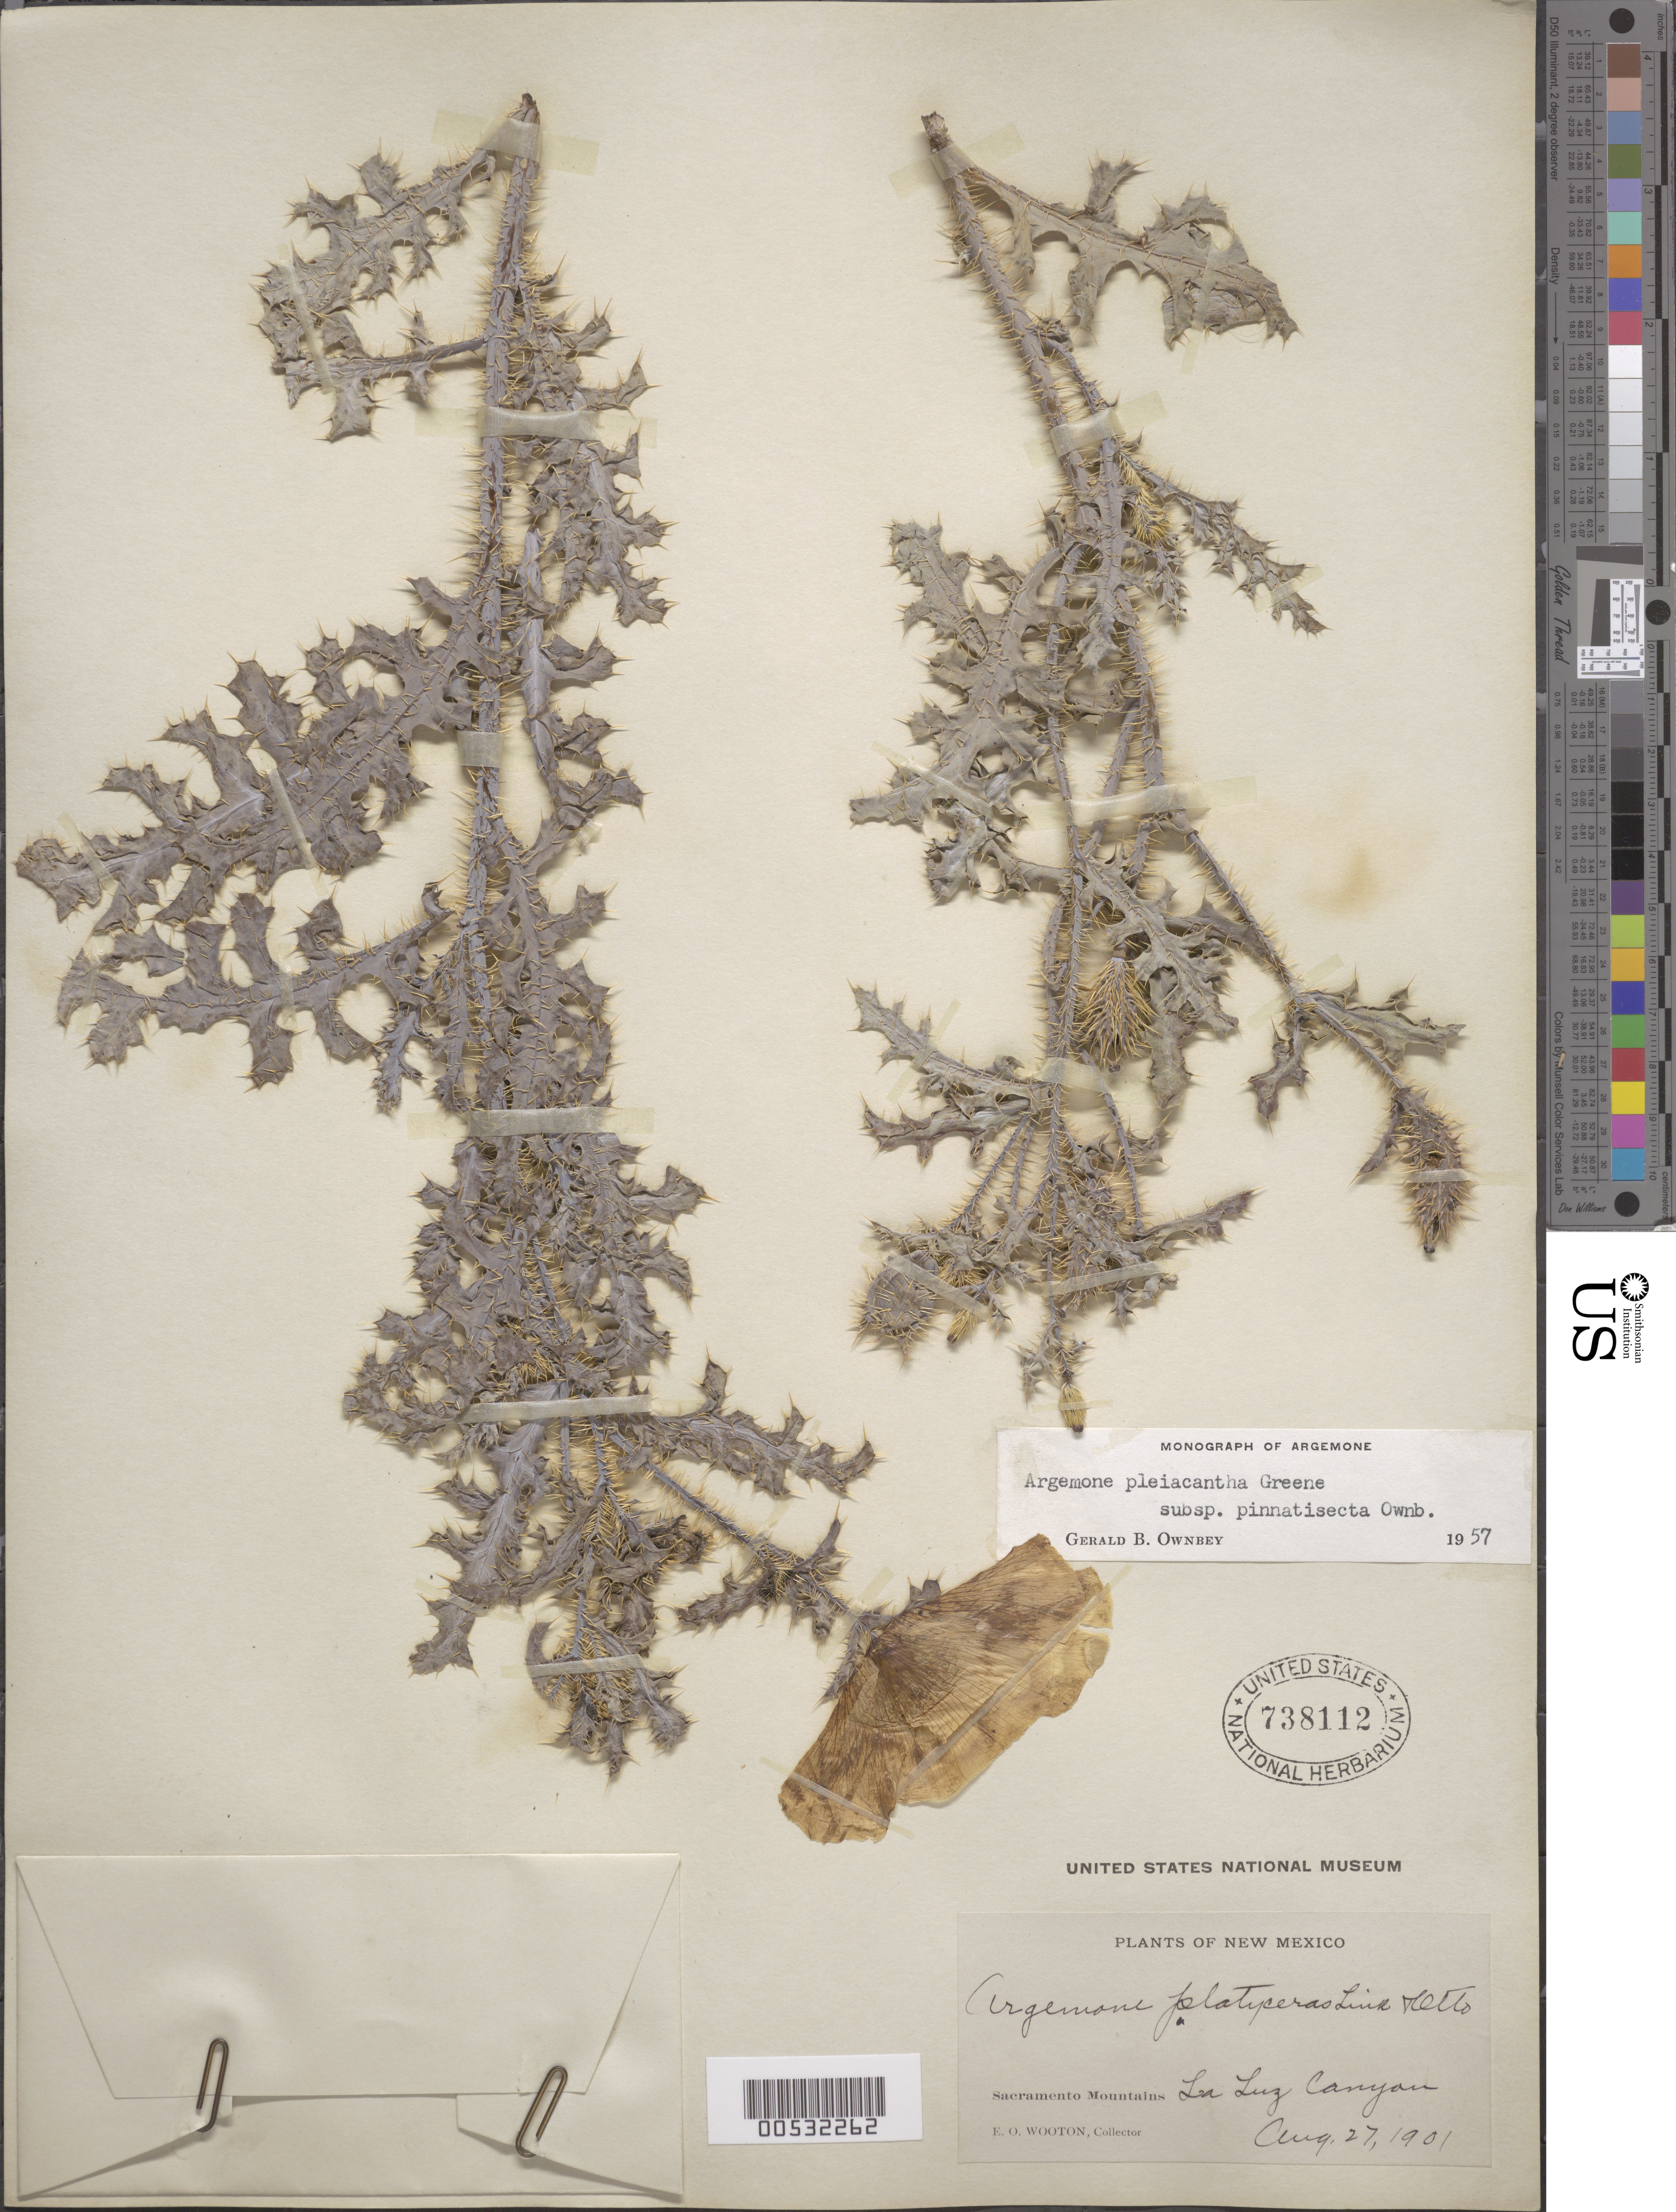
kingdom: Plantae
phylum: Tracheophyta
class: Magnoliopsida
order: Ranunculales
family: Papaveraceae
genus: Argemone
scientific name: Argemone pleiacantha subsp. pinnatisecta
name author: G.B. Ownbey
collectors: E. O. Wooton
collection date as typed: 27 Aug 1901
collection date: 1901-08-27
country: United States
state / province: New Mexico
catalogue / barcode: US 738112